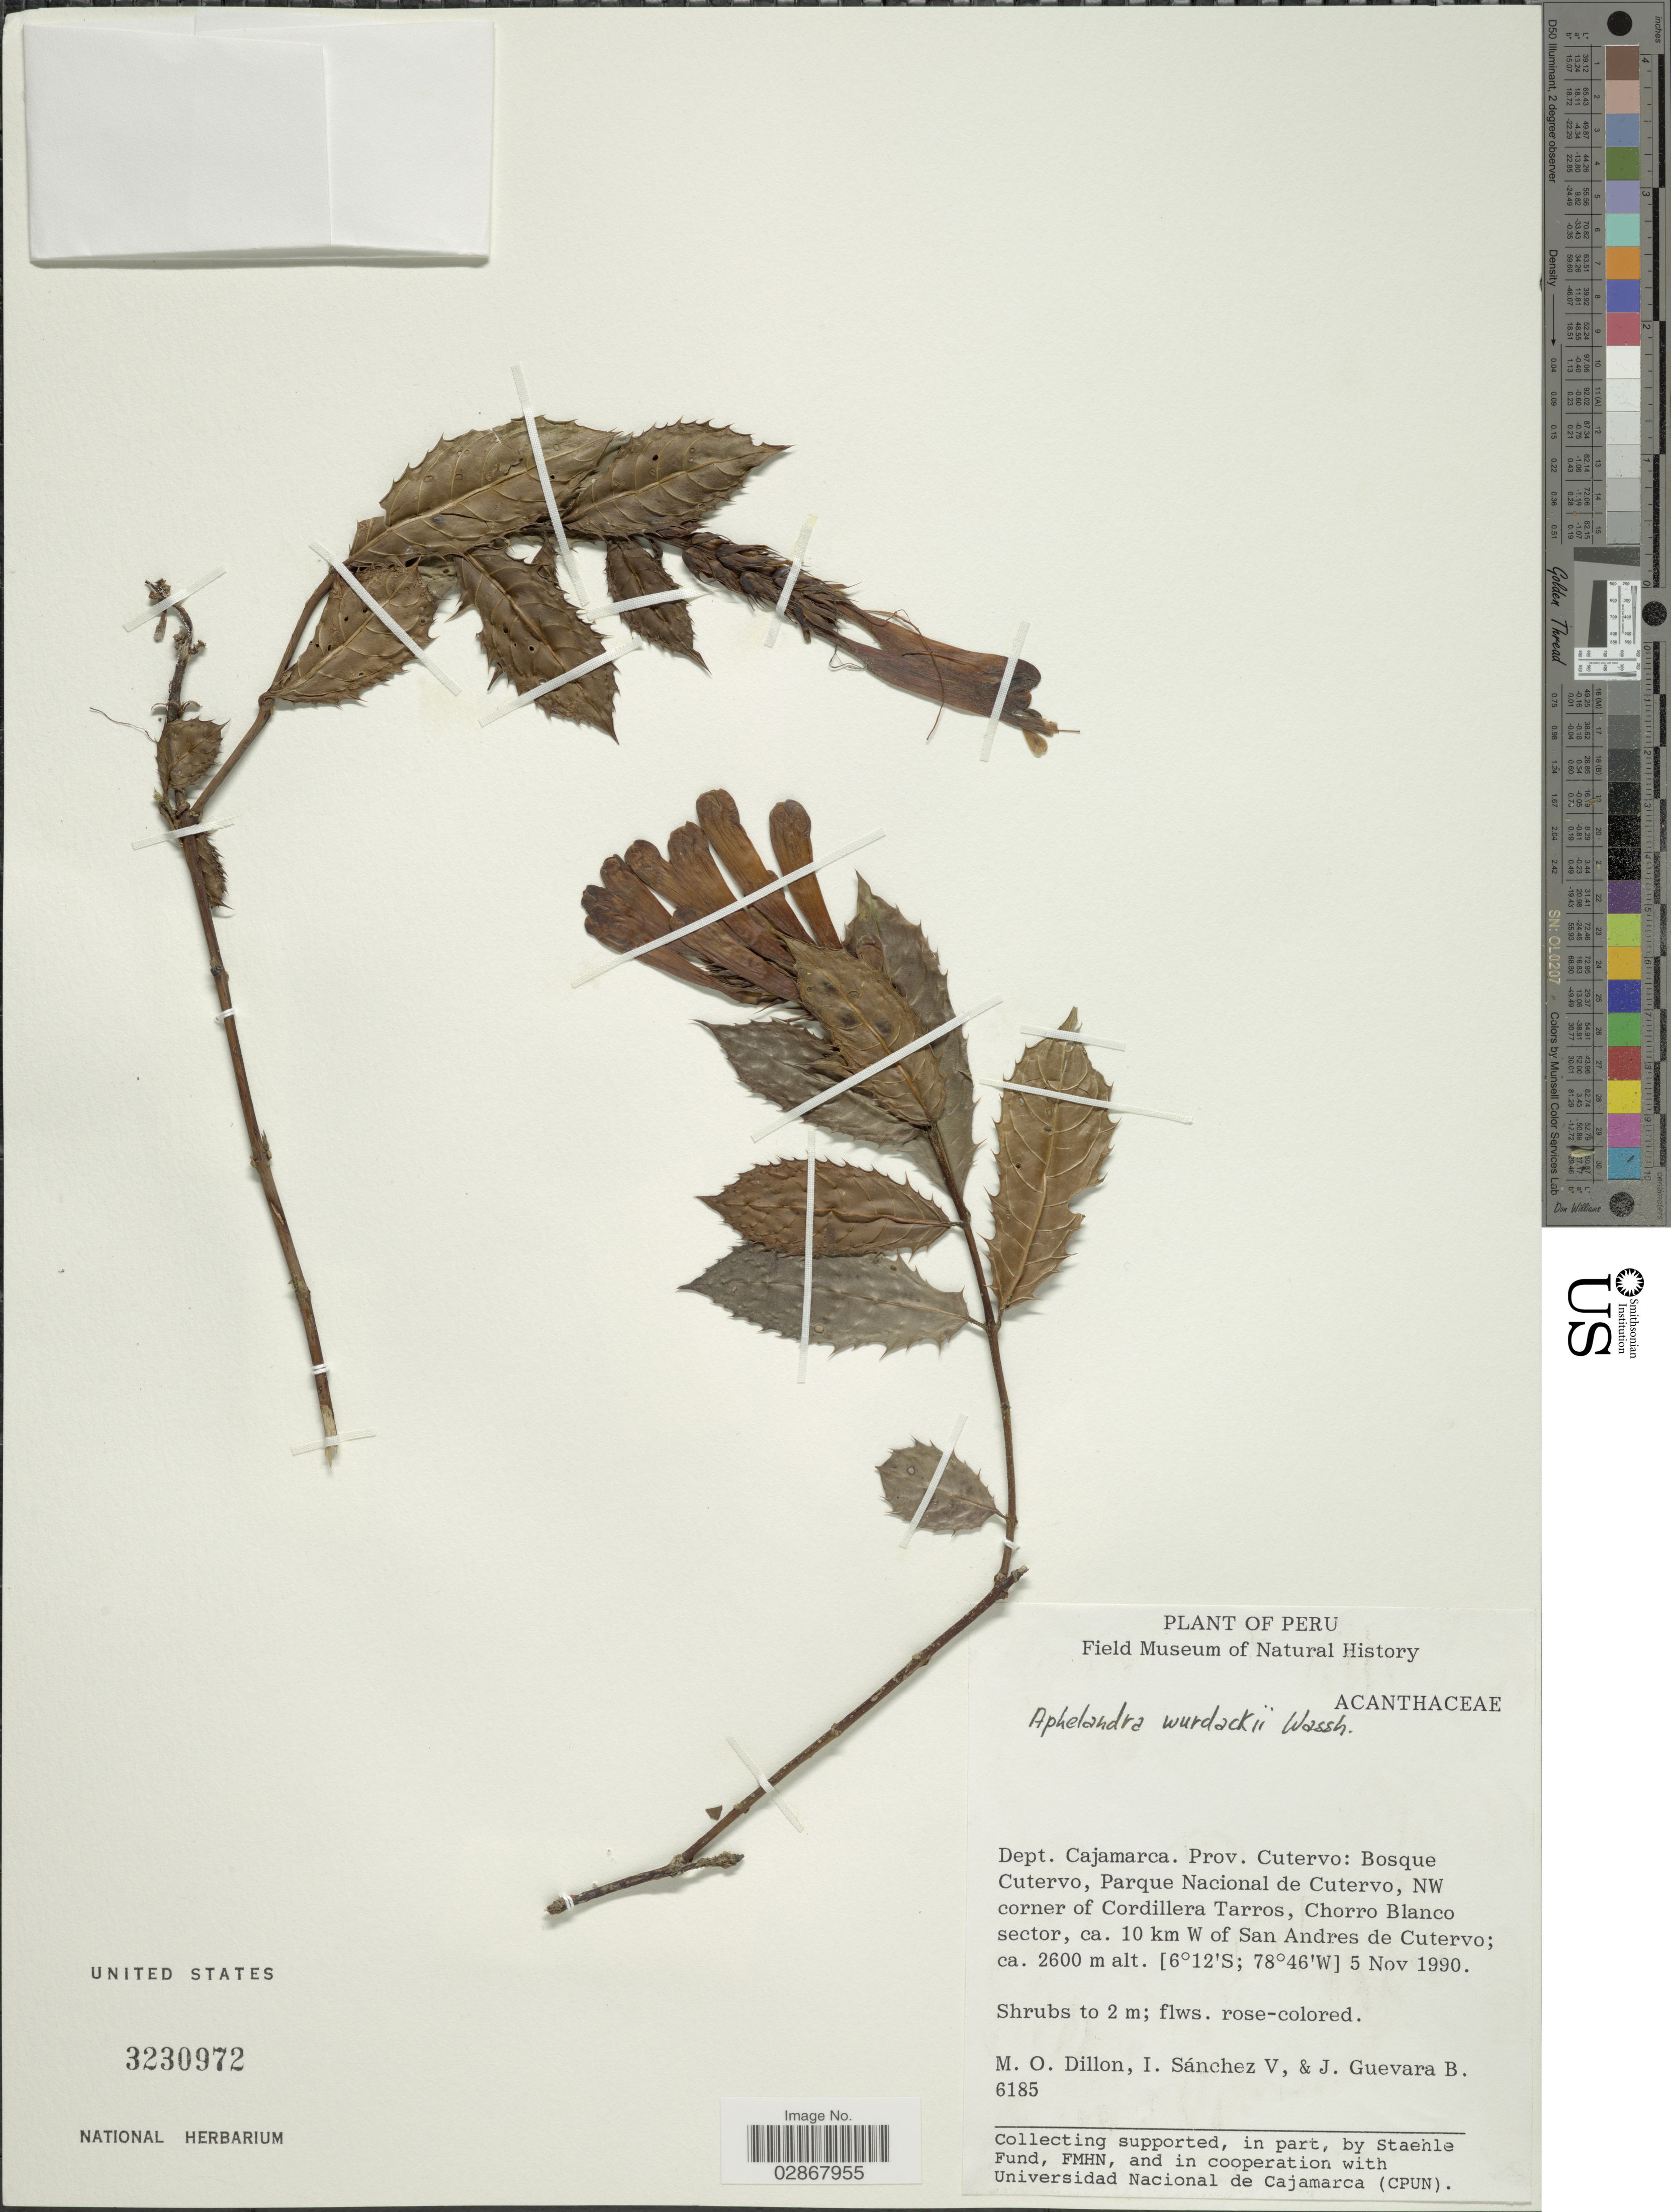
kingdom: Plantae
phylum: Tracheophyta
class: Magnoliopsida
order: Lamiales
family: Acanthaceae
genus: Aphelandra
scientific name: Aphelandra wurdackii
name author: Wassh.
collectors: M. O. Dillon, I. Sánchez Vega & J. Guevara B.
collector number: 6185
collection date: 1990-11-05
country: Peru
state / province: Cajamarca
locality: Dept. Cajamarca. Prov. Cutervo: Bosque Cutervo, Parque Nacional de Cutervo, NW corner of Cordillera Tarros, Chorro Blanco sector, ca. 10 km W of San Andres de Cutervo.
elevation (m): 2600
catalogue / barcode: US 3230972